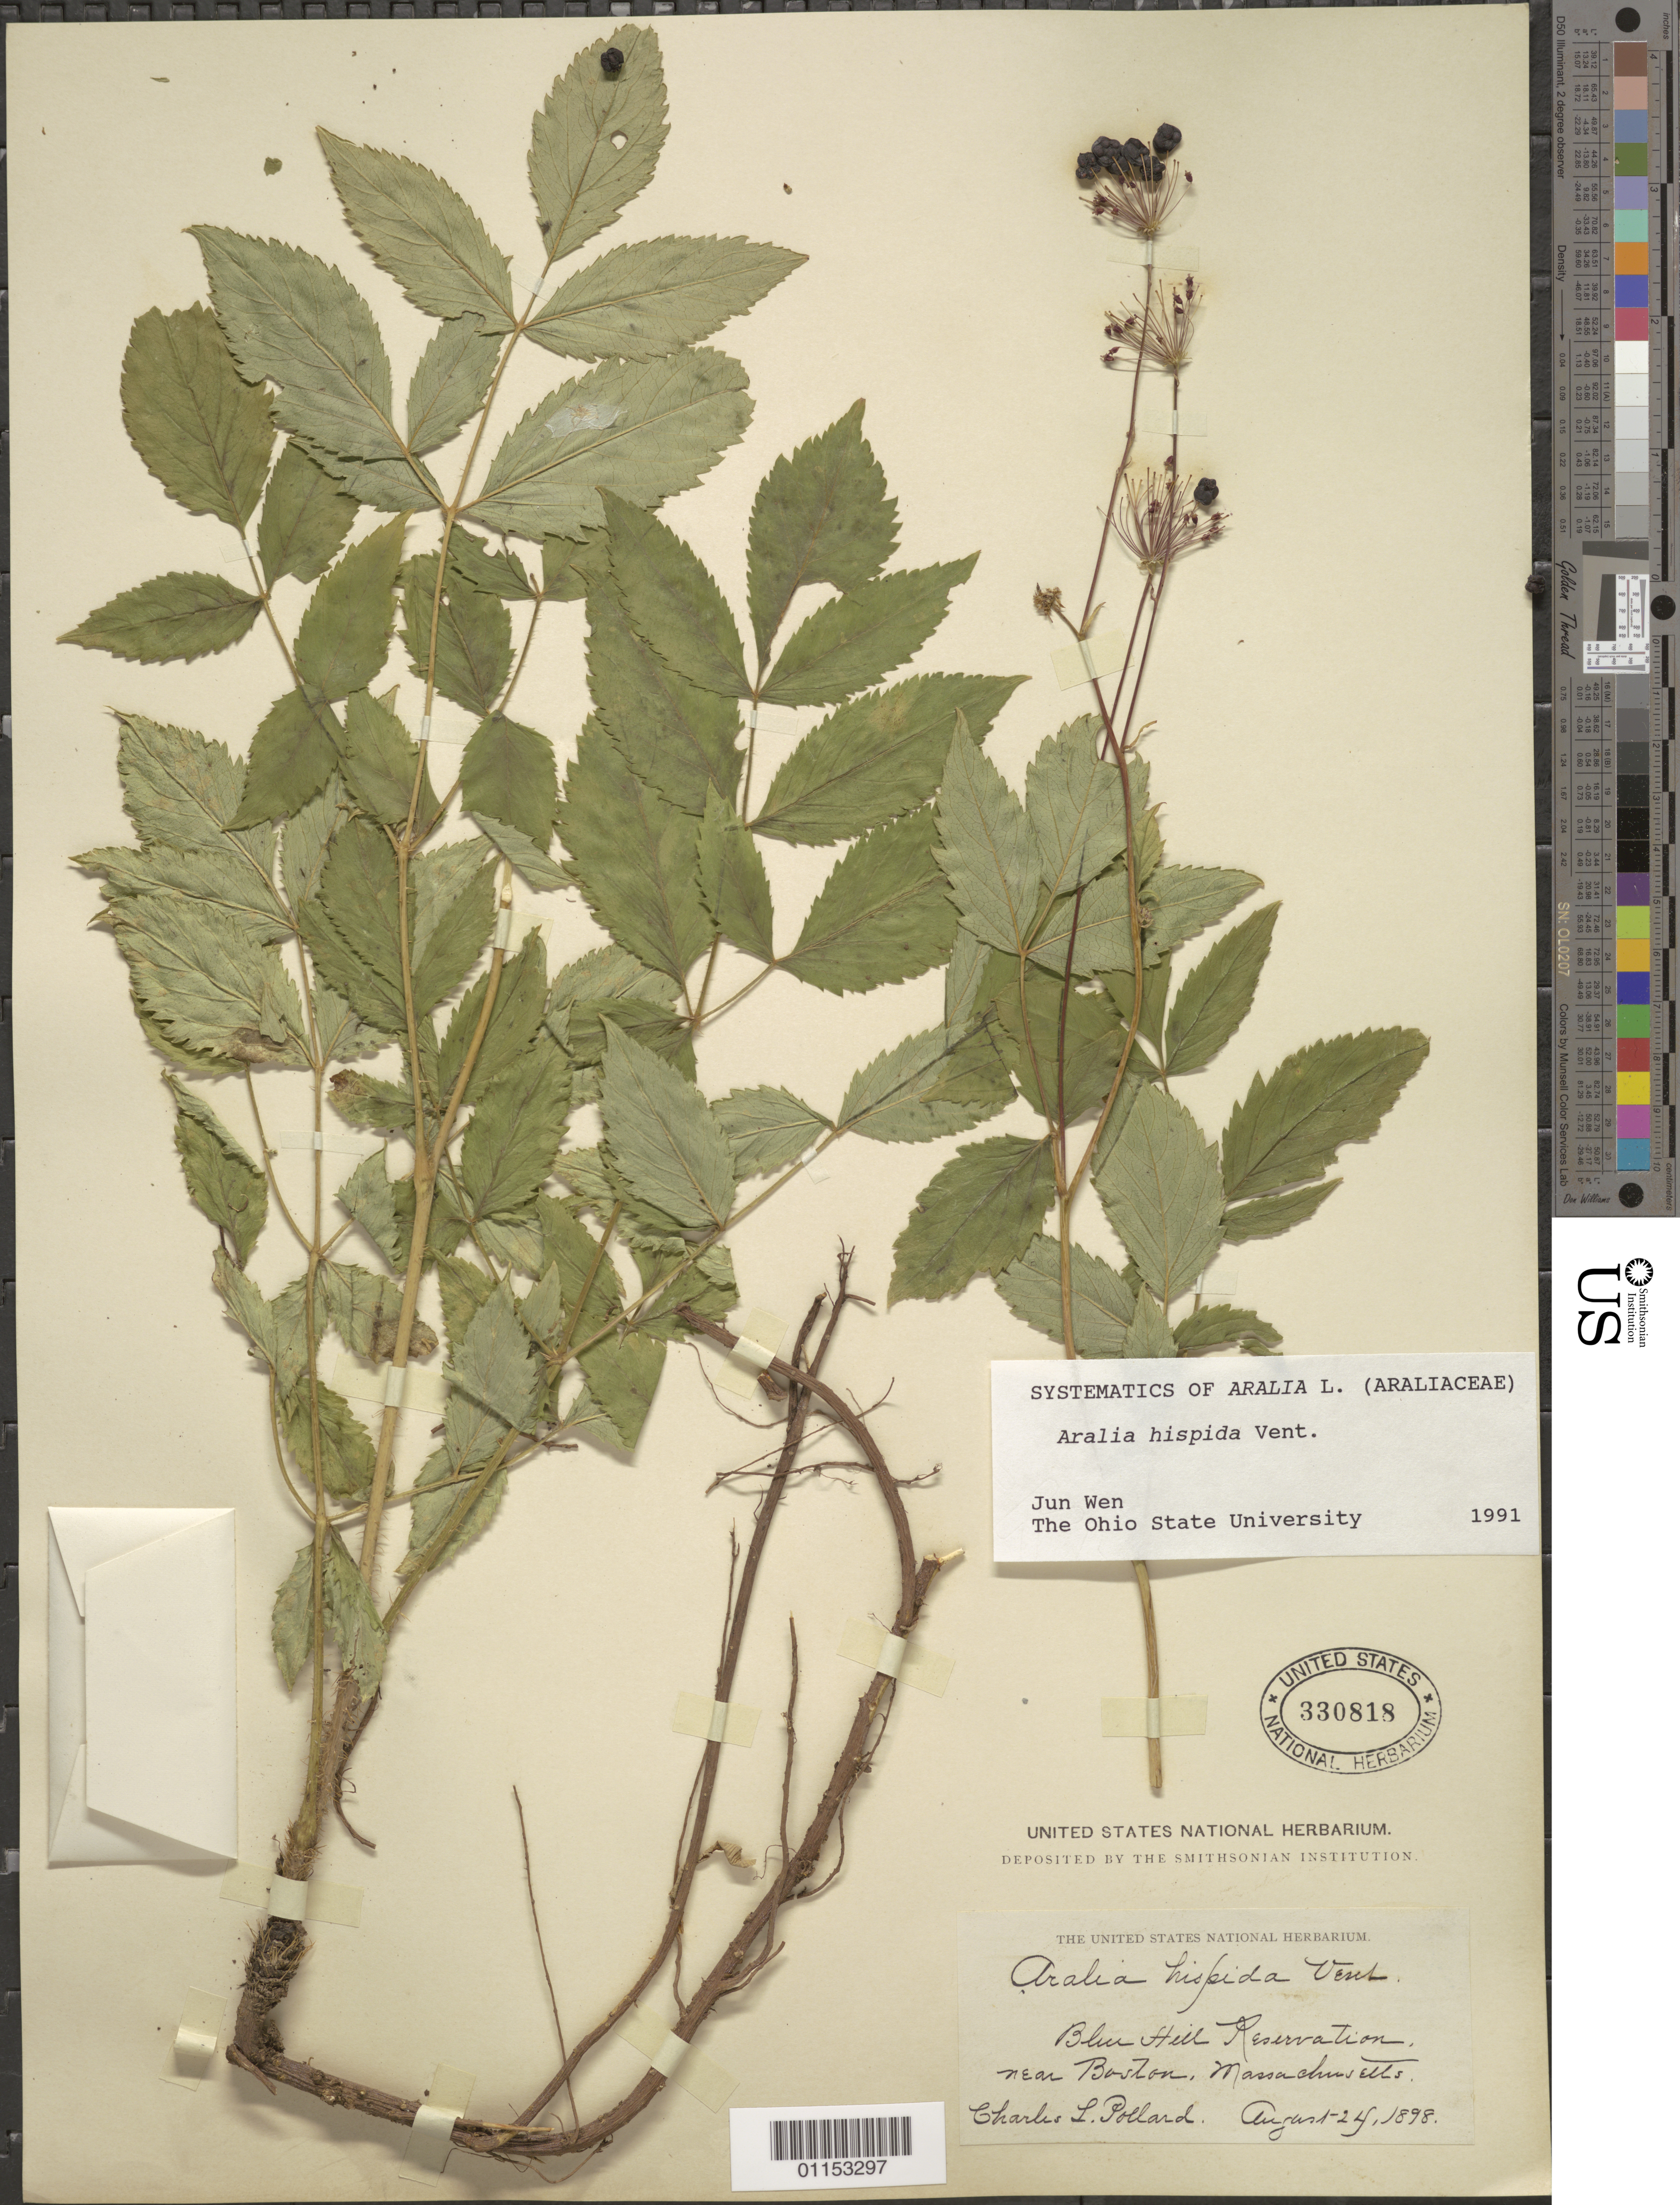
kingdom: Plantae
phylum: Tracheophyta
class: Magnoliopsida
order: Apiales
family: Araliaceae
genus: Aralia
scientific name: Aralia hispida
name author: Vent.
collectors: C. L. Pollard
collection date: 1898-08-24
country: United States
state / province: Massachusetts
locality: Blue Hill Reservation, near Boston.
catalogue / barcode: US 330818